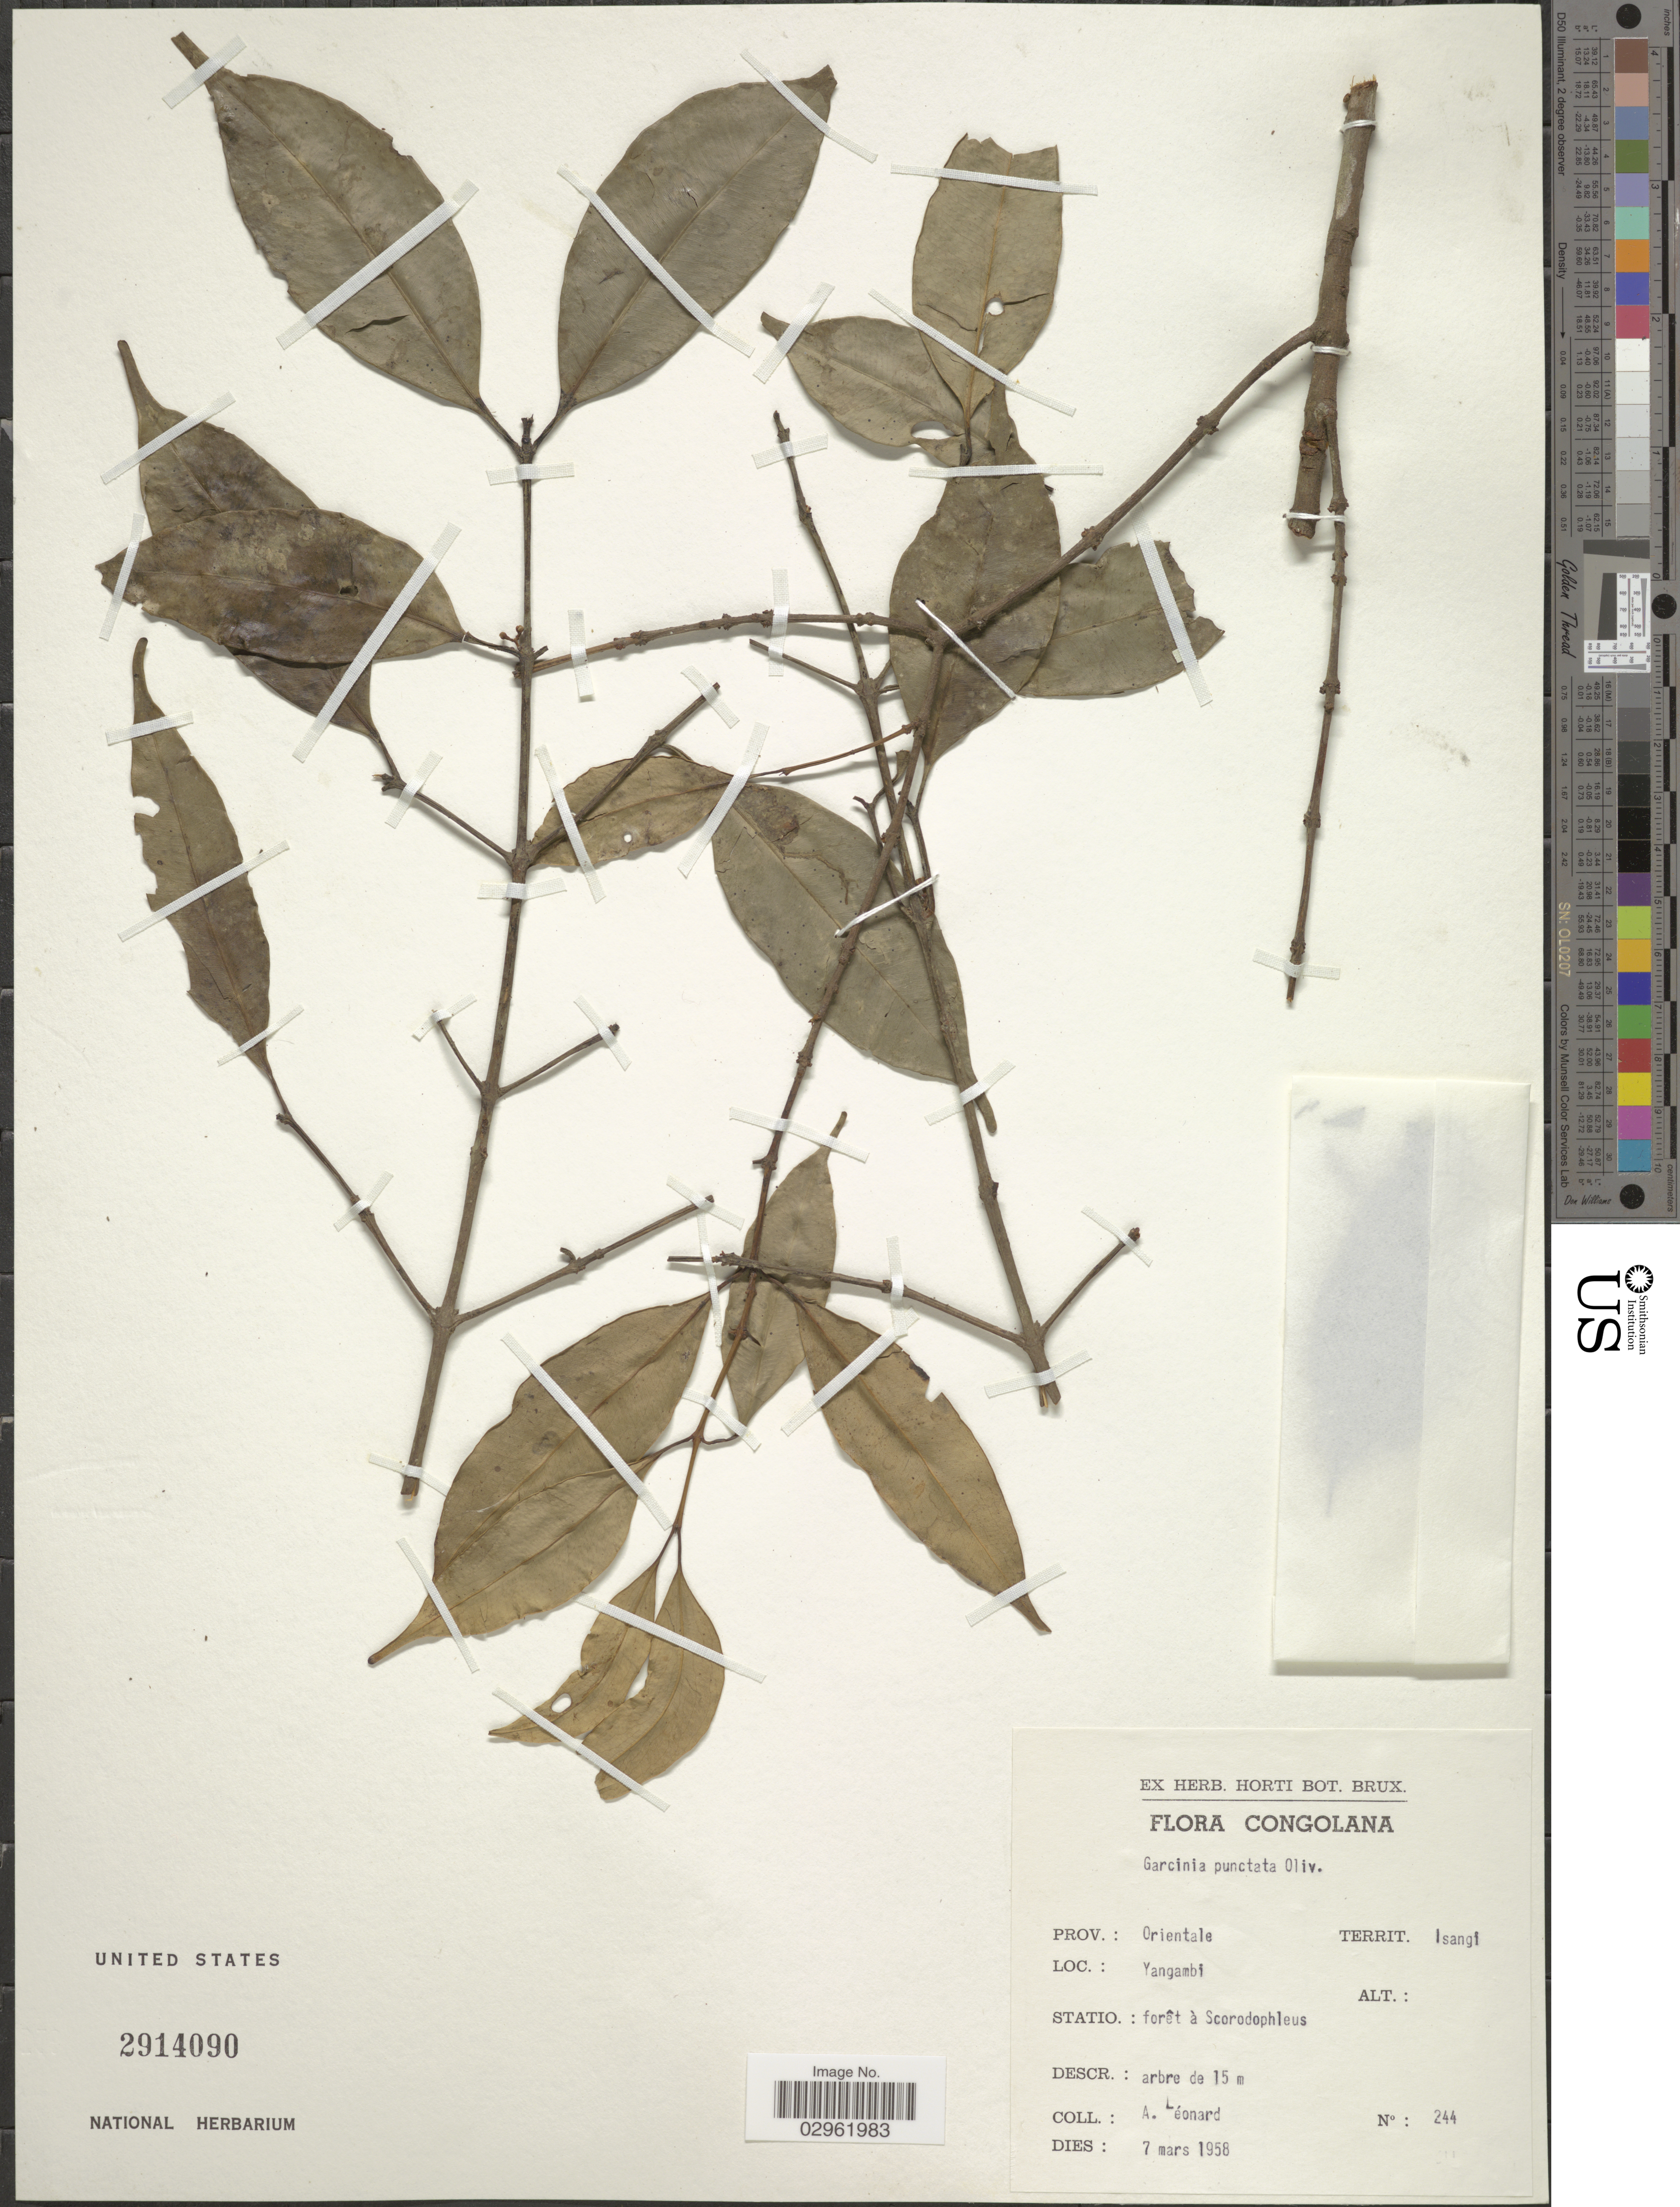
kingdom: Plantae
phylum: Tracheophyta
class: Magnoliopsida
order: Malpighiales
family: Clusiaceae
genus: Garcinia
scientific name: Garcinia punctata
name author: Oliv.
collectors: A. Leonard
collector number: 244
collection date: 1958-03-07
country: Congo, Democratic Republic of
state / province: Tshopo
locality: Territ. Isangi. Yangambi.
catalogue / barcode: US 2914090